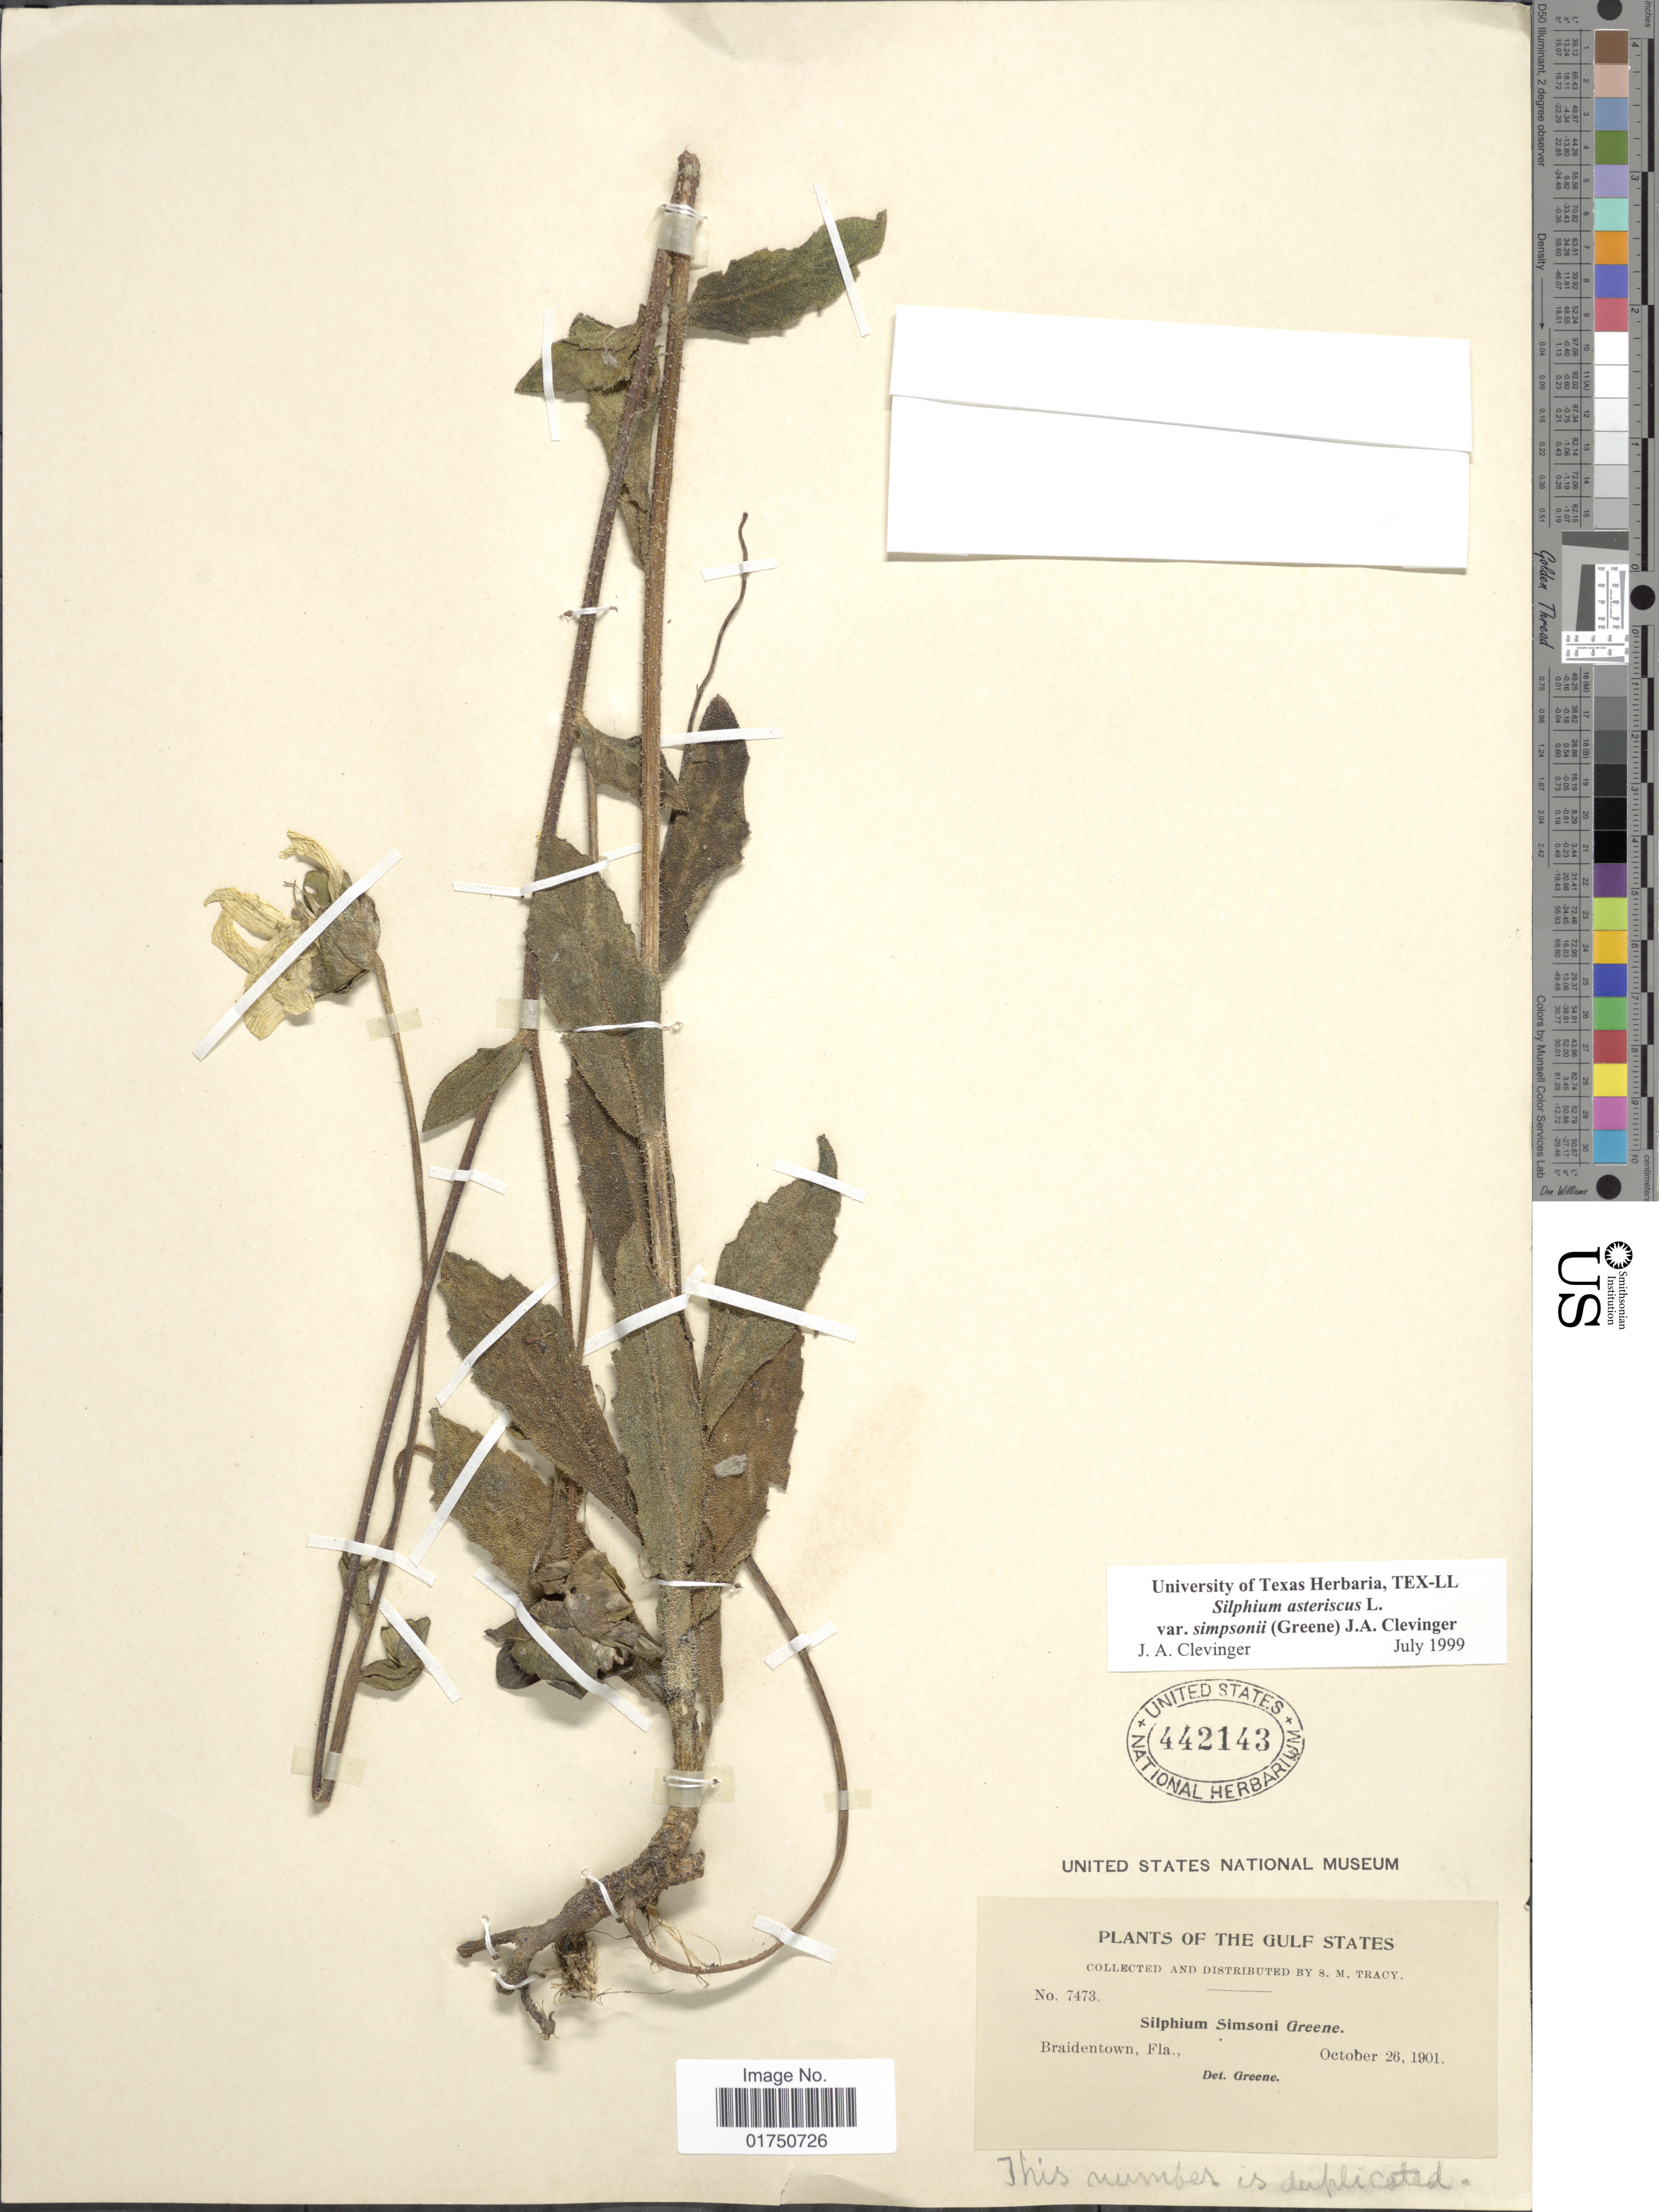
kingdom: Plantae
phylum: Tracheophyta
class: Magnoliopsida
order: Asterales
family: Asteraceae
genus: Silphium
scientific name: Silphium asteriscus var. simpsonii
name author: (Greene) Clevinger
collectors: S. M. Tracy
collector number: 7473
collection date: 1901-10-26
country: United States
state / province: Florida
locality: Gulf States. Braidentown, Fla.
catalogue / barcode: US 442143